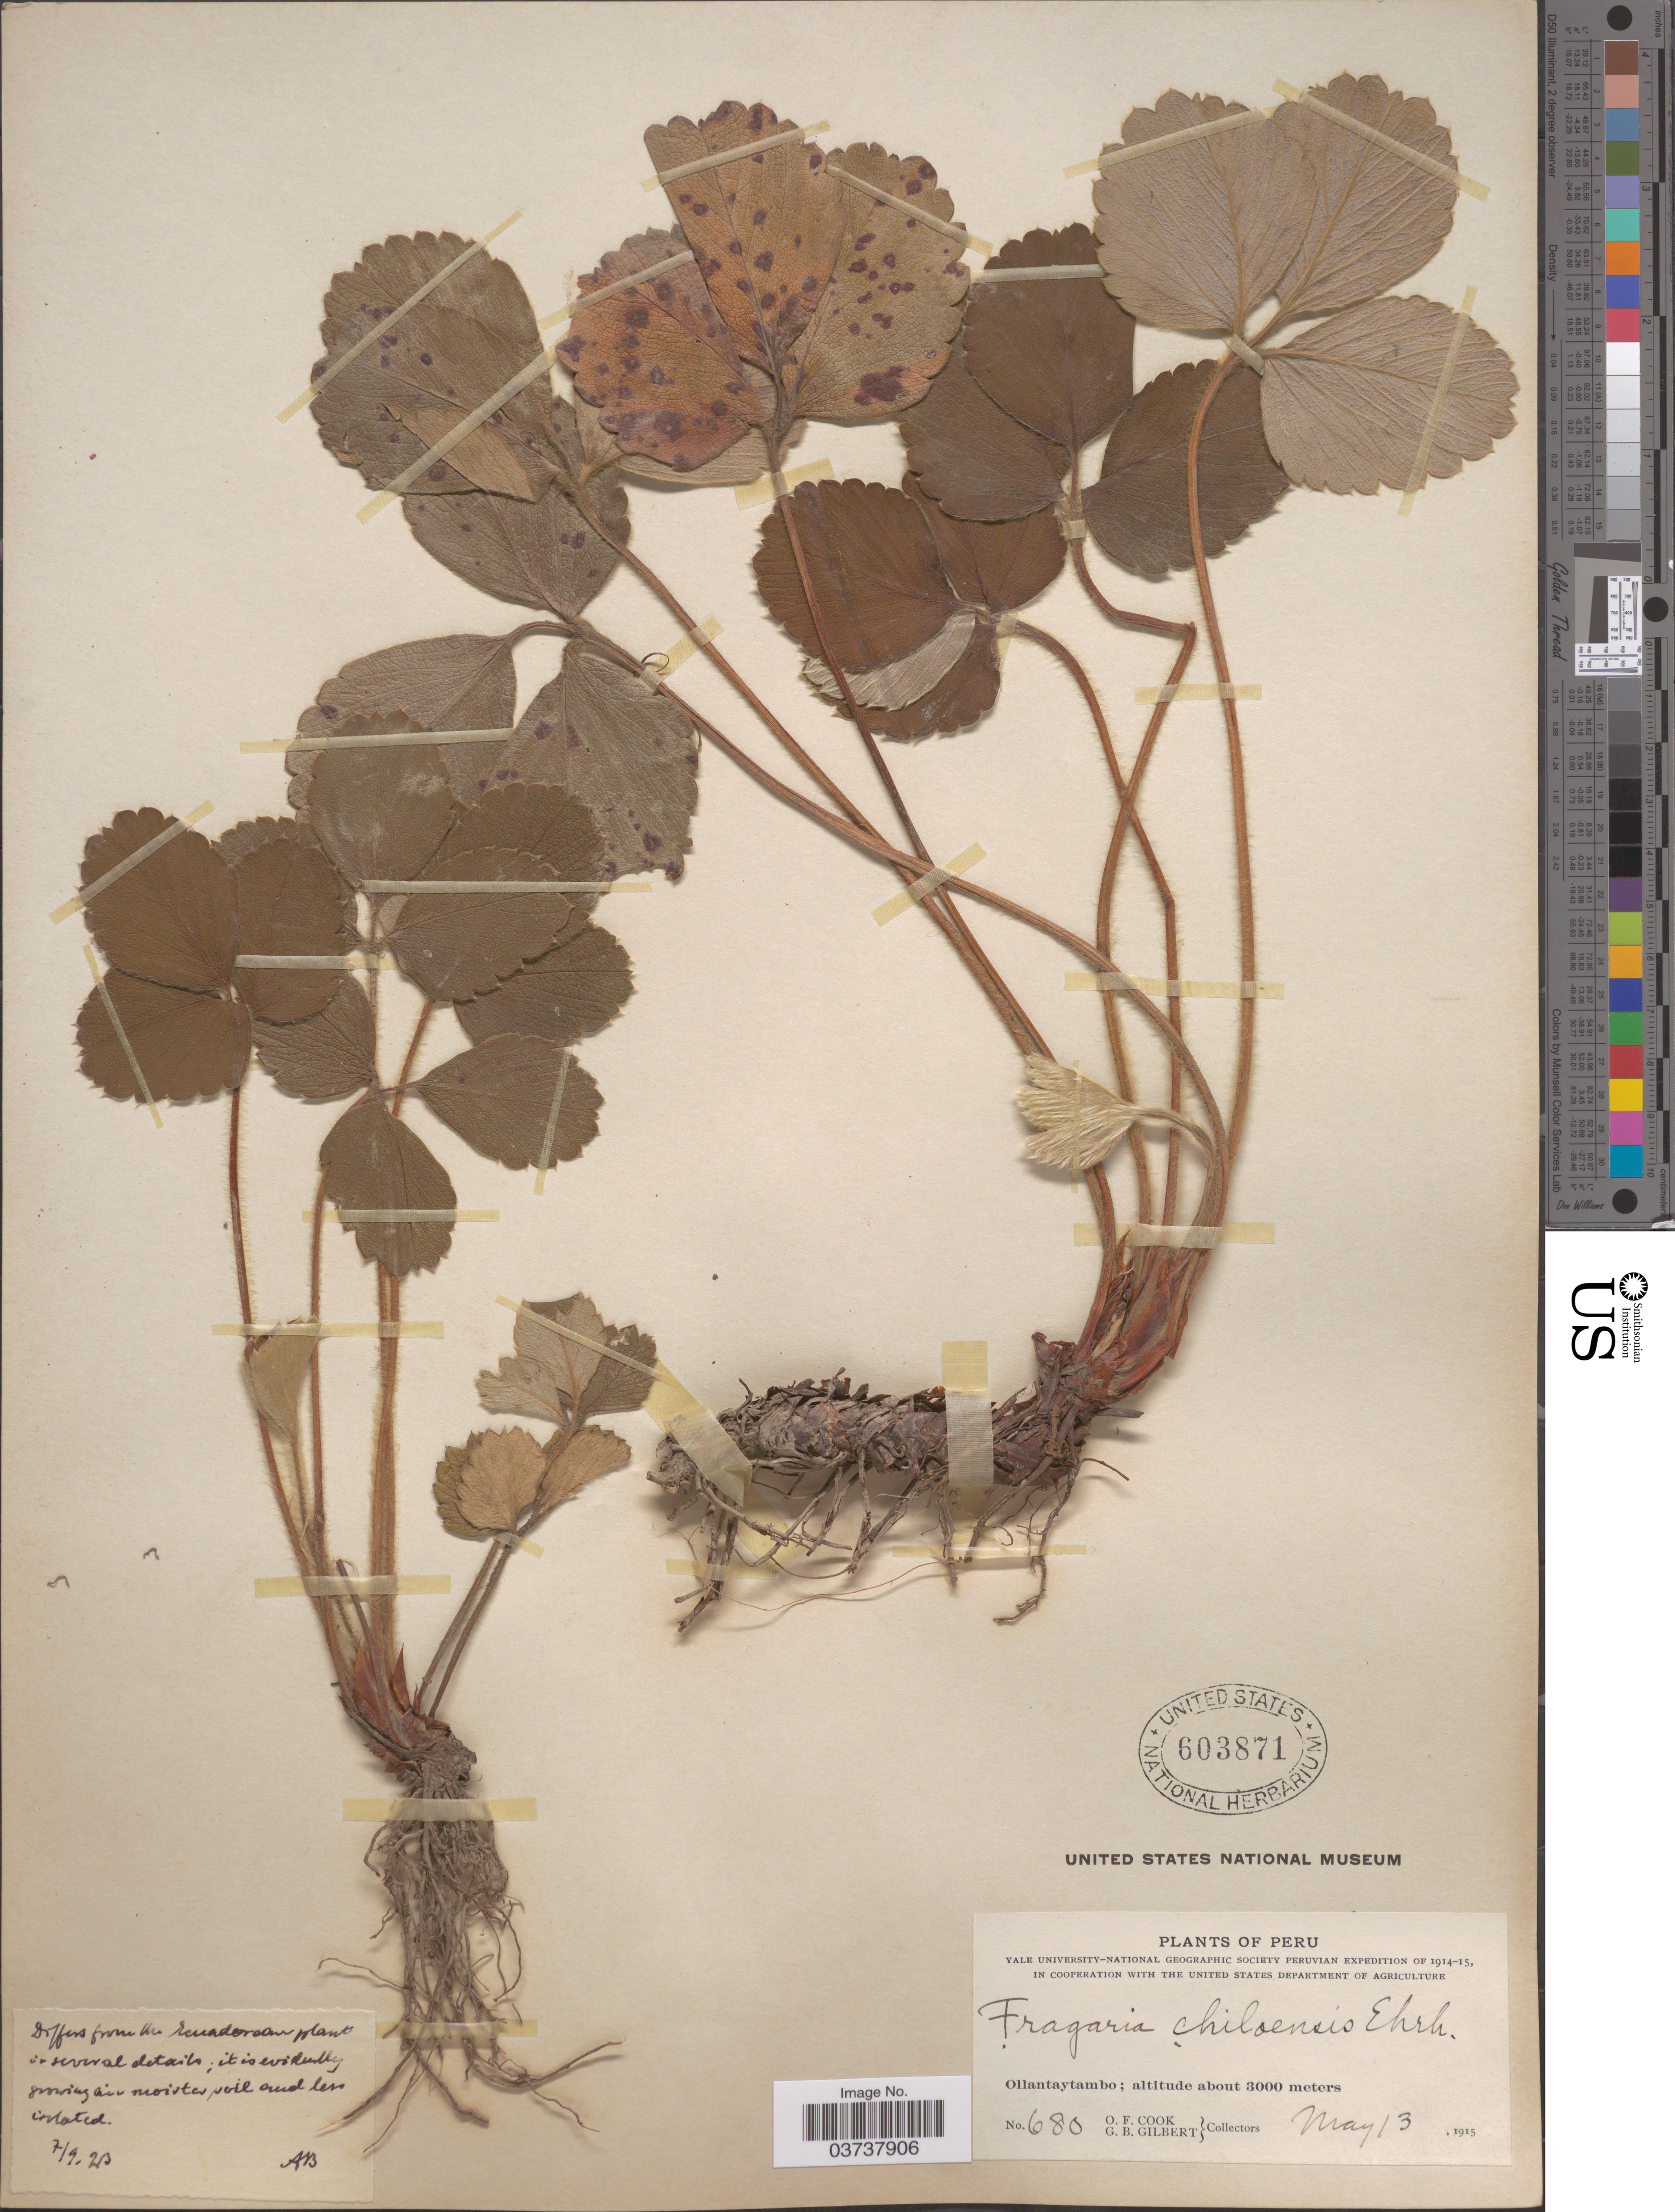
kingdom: Plantae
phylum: Tracheophyta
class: Magnoliopsida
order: Rosales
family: Rosaceae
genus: Fragaria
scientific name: Fragaria chiloensis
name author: (L.) Mill.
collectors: O. F. Cook & G. B. Gilbert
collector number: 680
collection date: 1915-05-13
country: Peru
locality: Ollantaytambo.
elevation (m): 3000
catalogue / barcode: US 603871